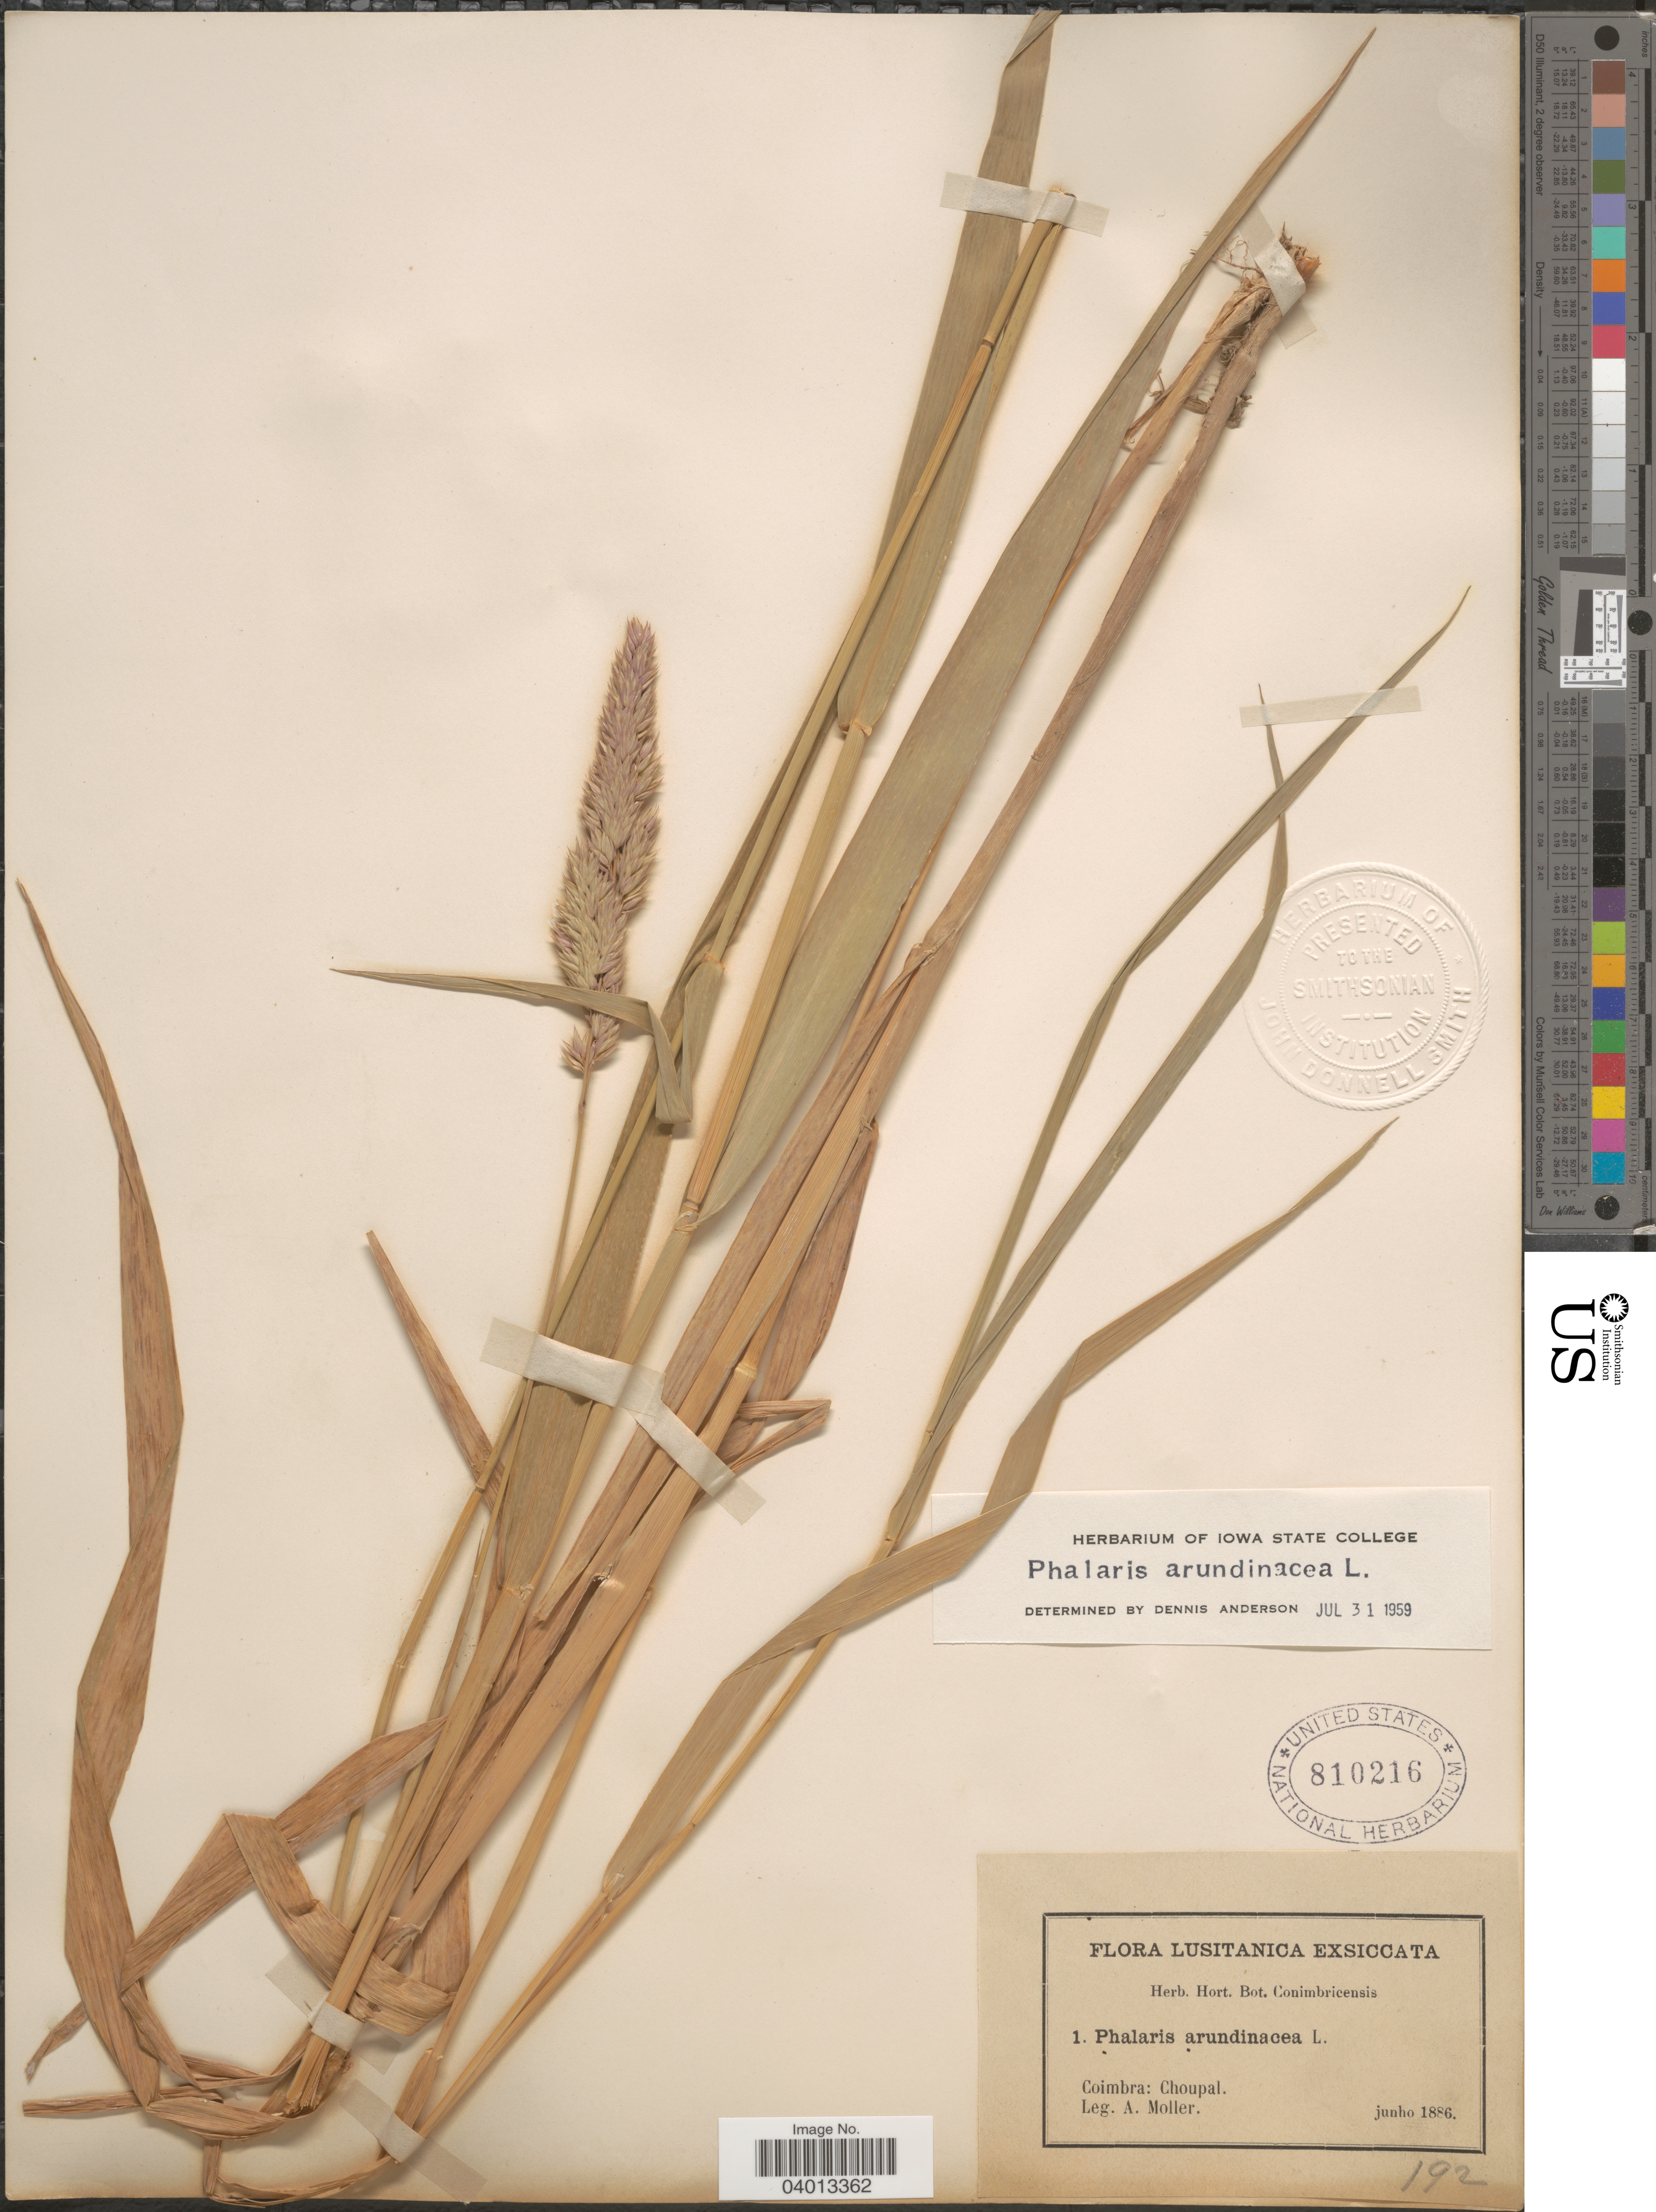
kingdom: Plantae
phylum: Tracheophyta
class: Liliopsida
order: Poales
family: Poaceae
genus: Phalaris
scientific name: Phalaris arundinacea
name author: L.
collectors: A. Moller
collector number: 1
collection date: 1886-06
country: Portugal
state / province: Coimbra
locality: Lusitanica. Choupal.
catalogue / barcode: US 810216